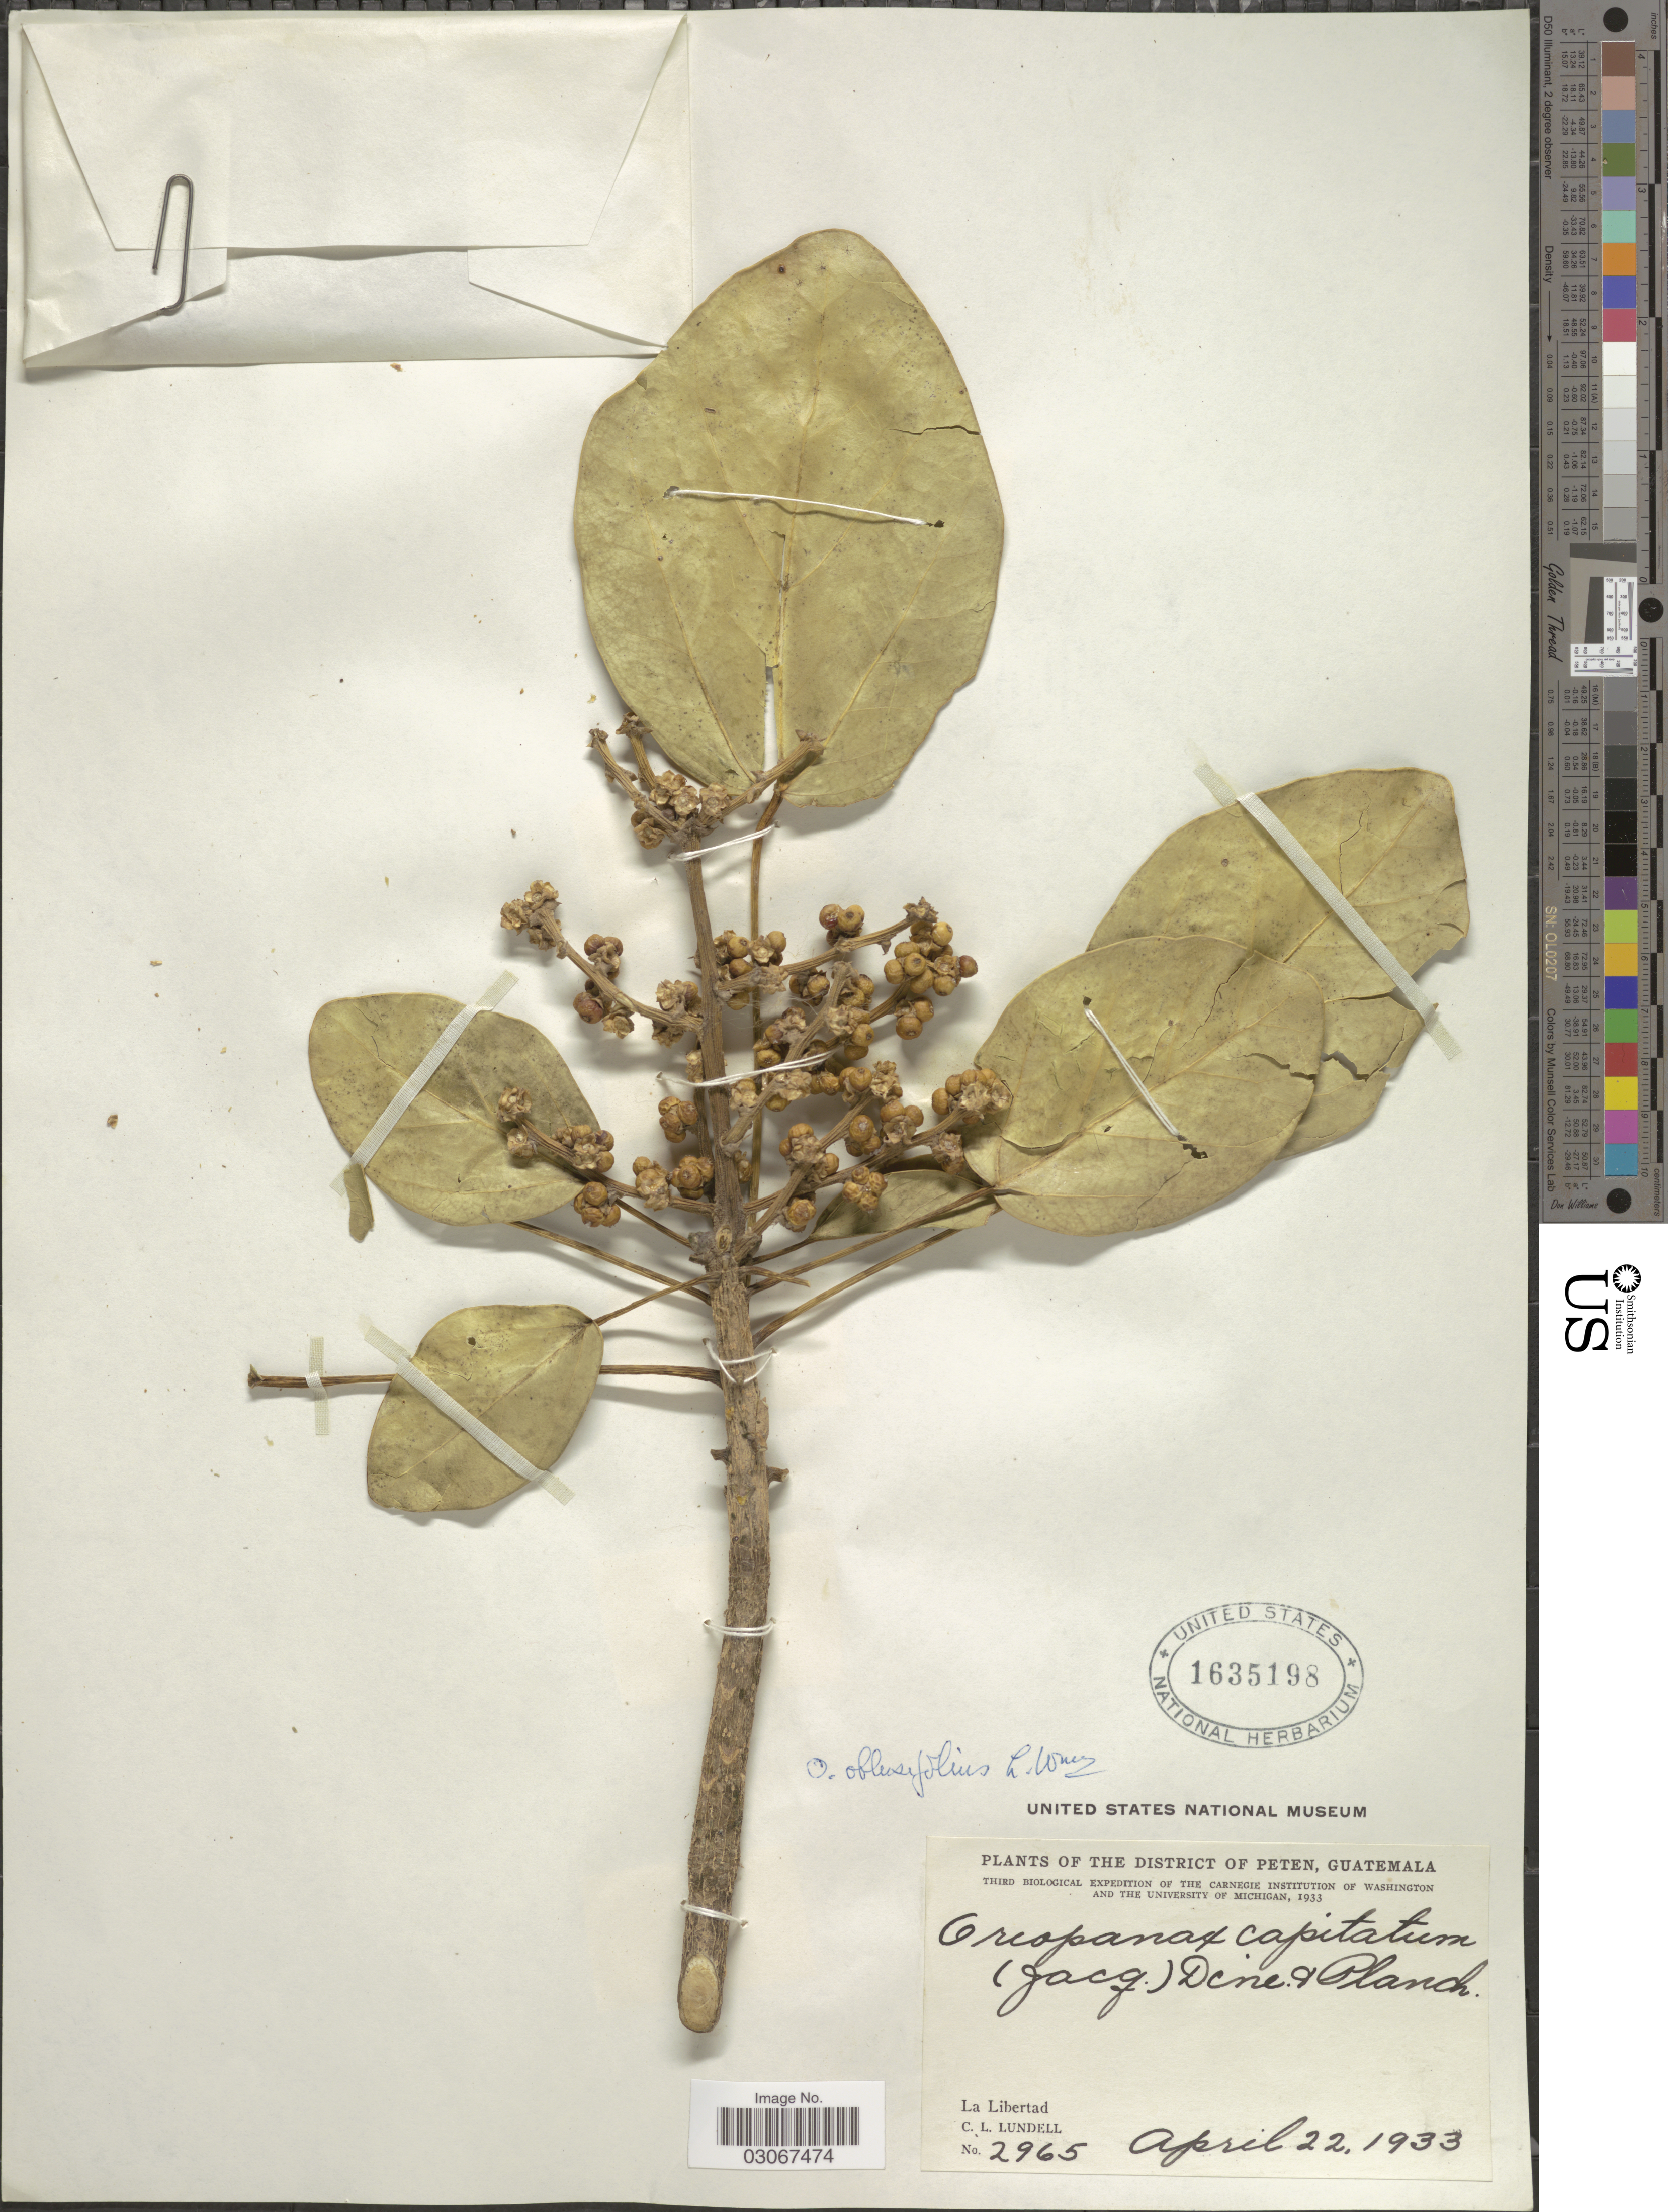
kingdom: Plantae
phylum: Tracheophyta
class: Magnoliopsida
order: Apiales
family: Araliaceae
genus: Oreopanax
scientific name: Oreopanax obtusifolius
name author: L.O. Williams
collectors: C. L. Lundell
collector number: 2965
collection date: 1933-04-22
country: Guatemala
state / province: El Petén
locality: The District of Peten. La Libertad.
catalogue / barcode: US 1635198